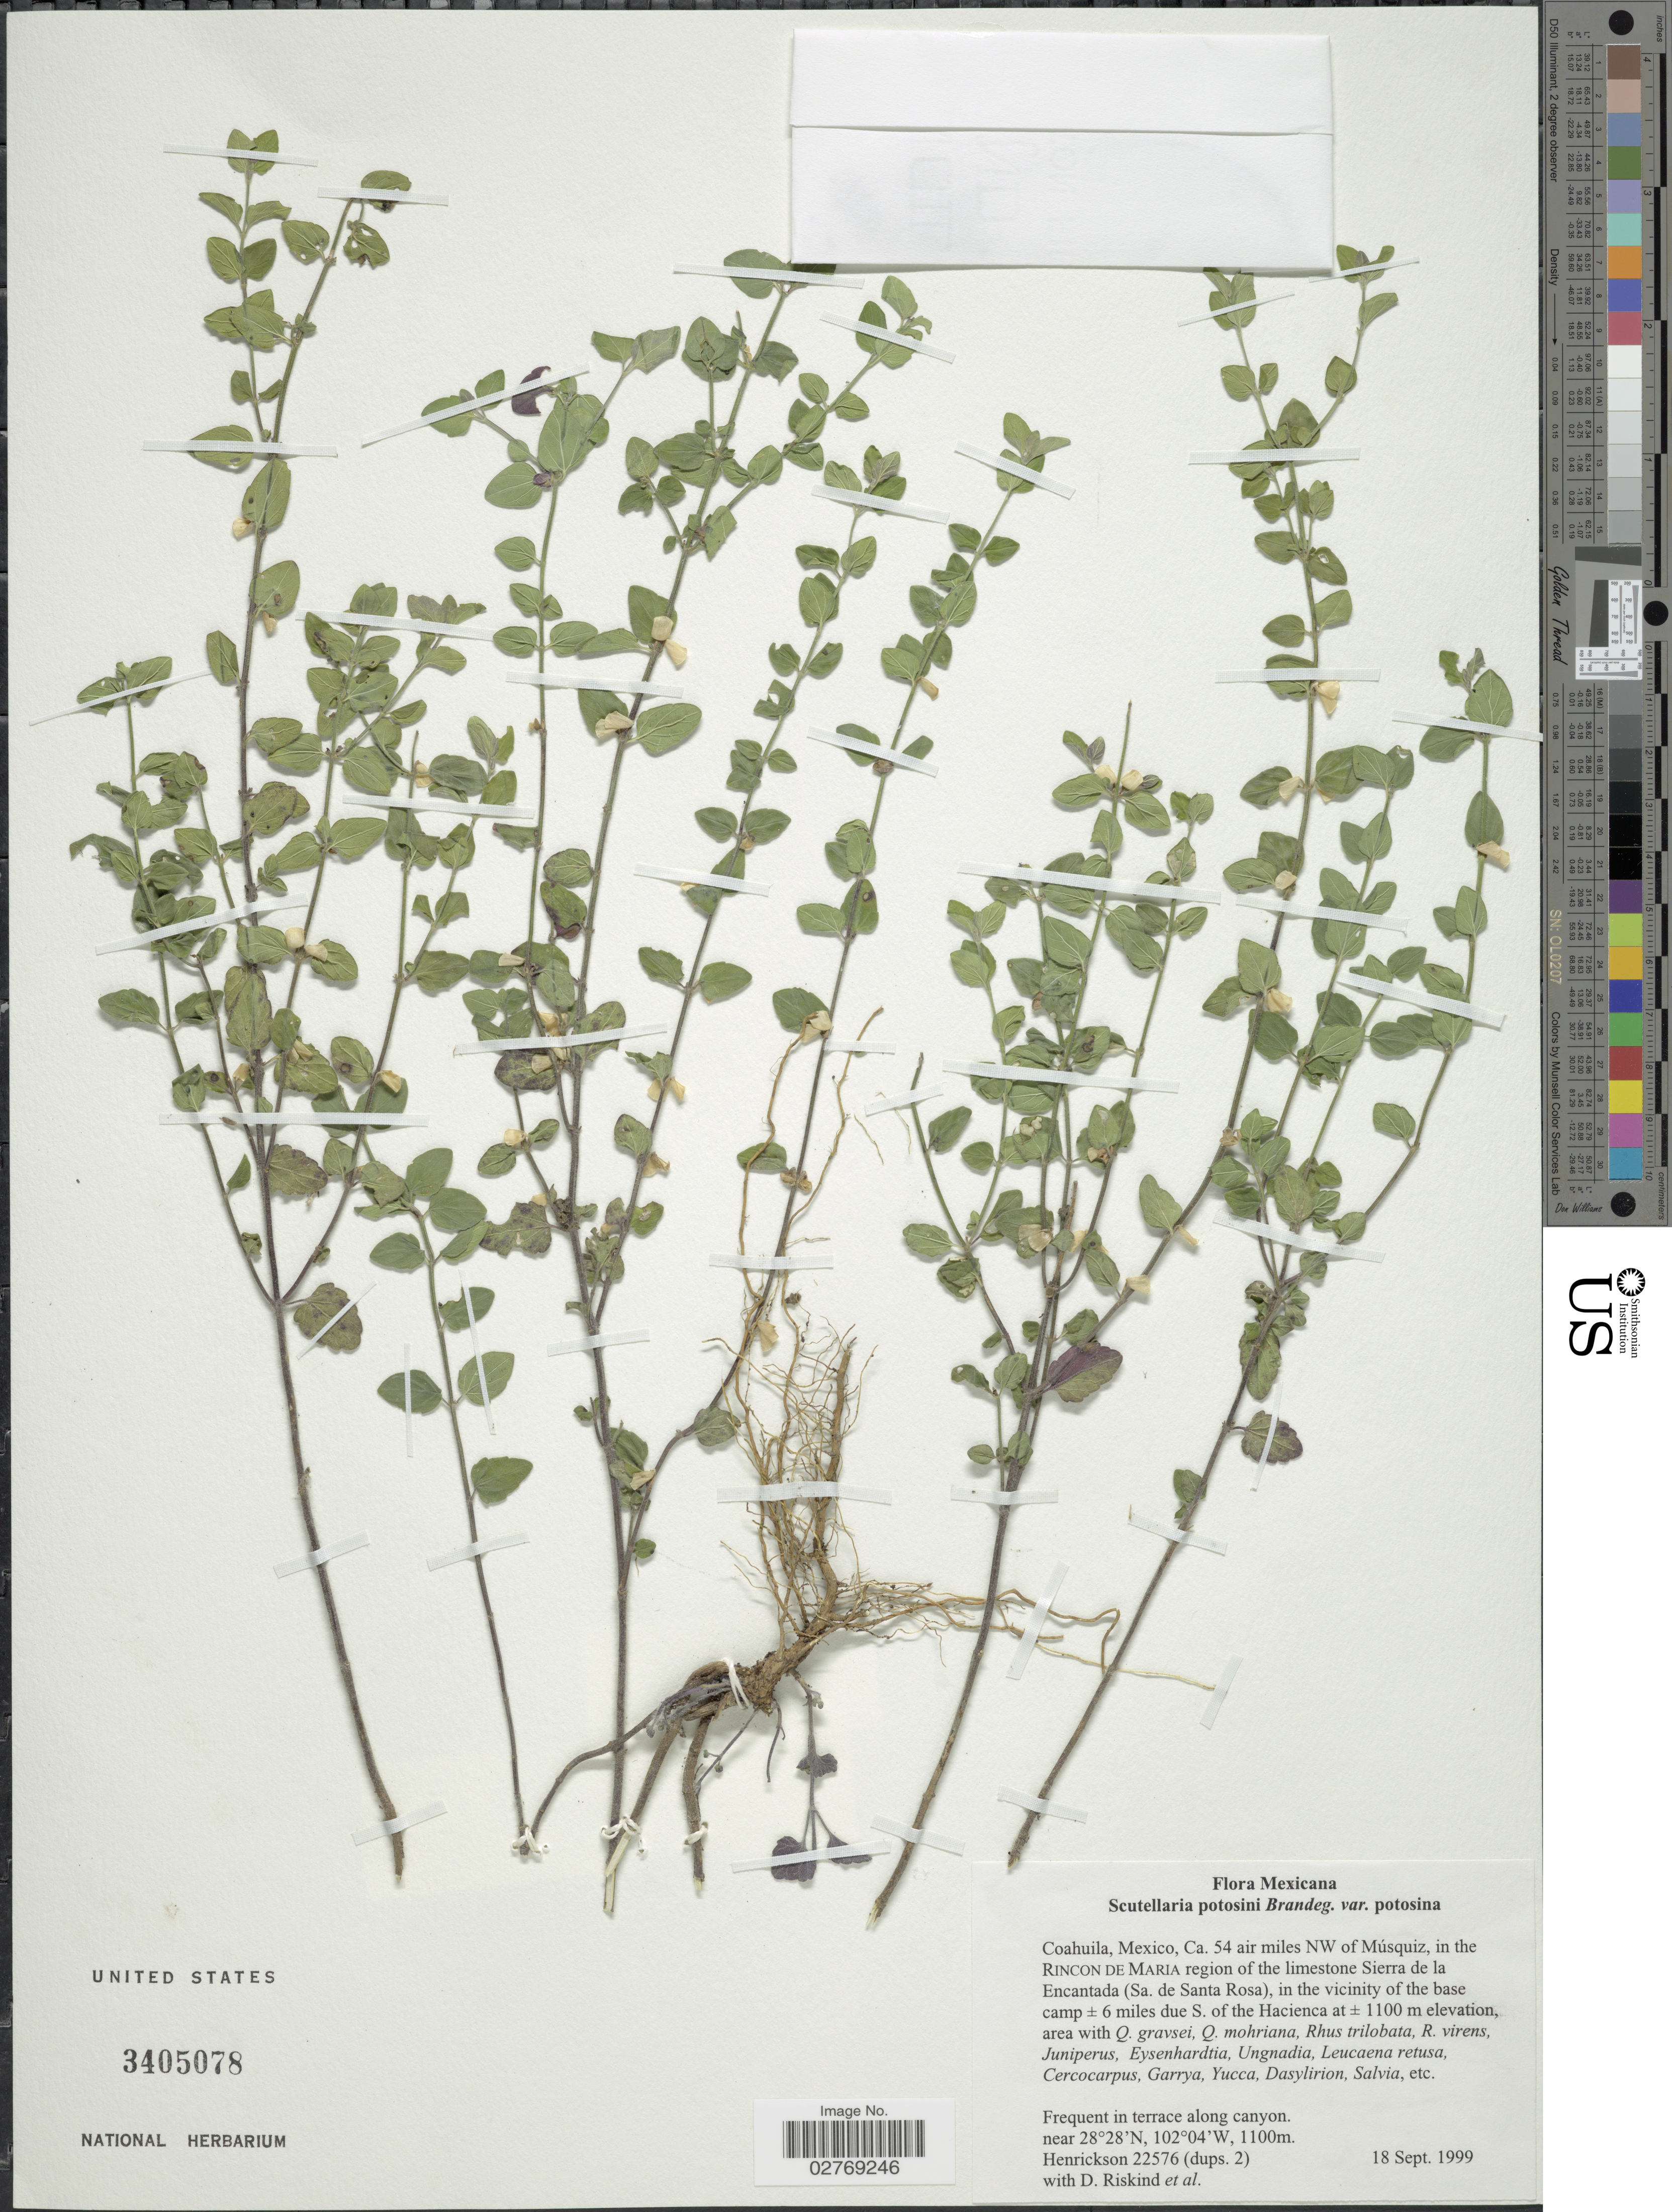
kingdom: Plantae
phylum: Tracheophyta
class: Magnoliopsida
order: Lamiales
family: Lamiaceae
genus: Scutellaria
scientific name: Scutellaria potosina var. potosina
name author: Brandegee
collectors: -. Henrickson, D. Riskind & et al.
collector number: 22576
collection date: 1999-09-18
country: Mexico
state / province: Coahuila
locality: Ca. 54 air miles NW of Músquiz, in the Rincon de Maria region of the limestone Sierra de la Encantada (Sa. de Santa Rosa), in the vicinity of the base camp ± 6 miles due S. of the Hacienda. Frequent in terrace along canyon.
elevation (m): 1100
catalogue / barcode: US 3405078